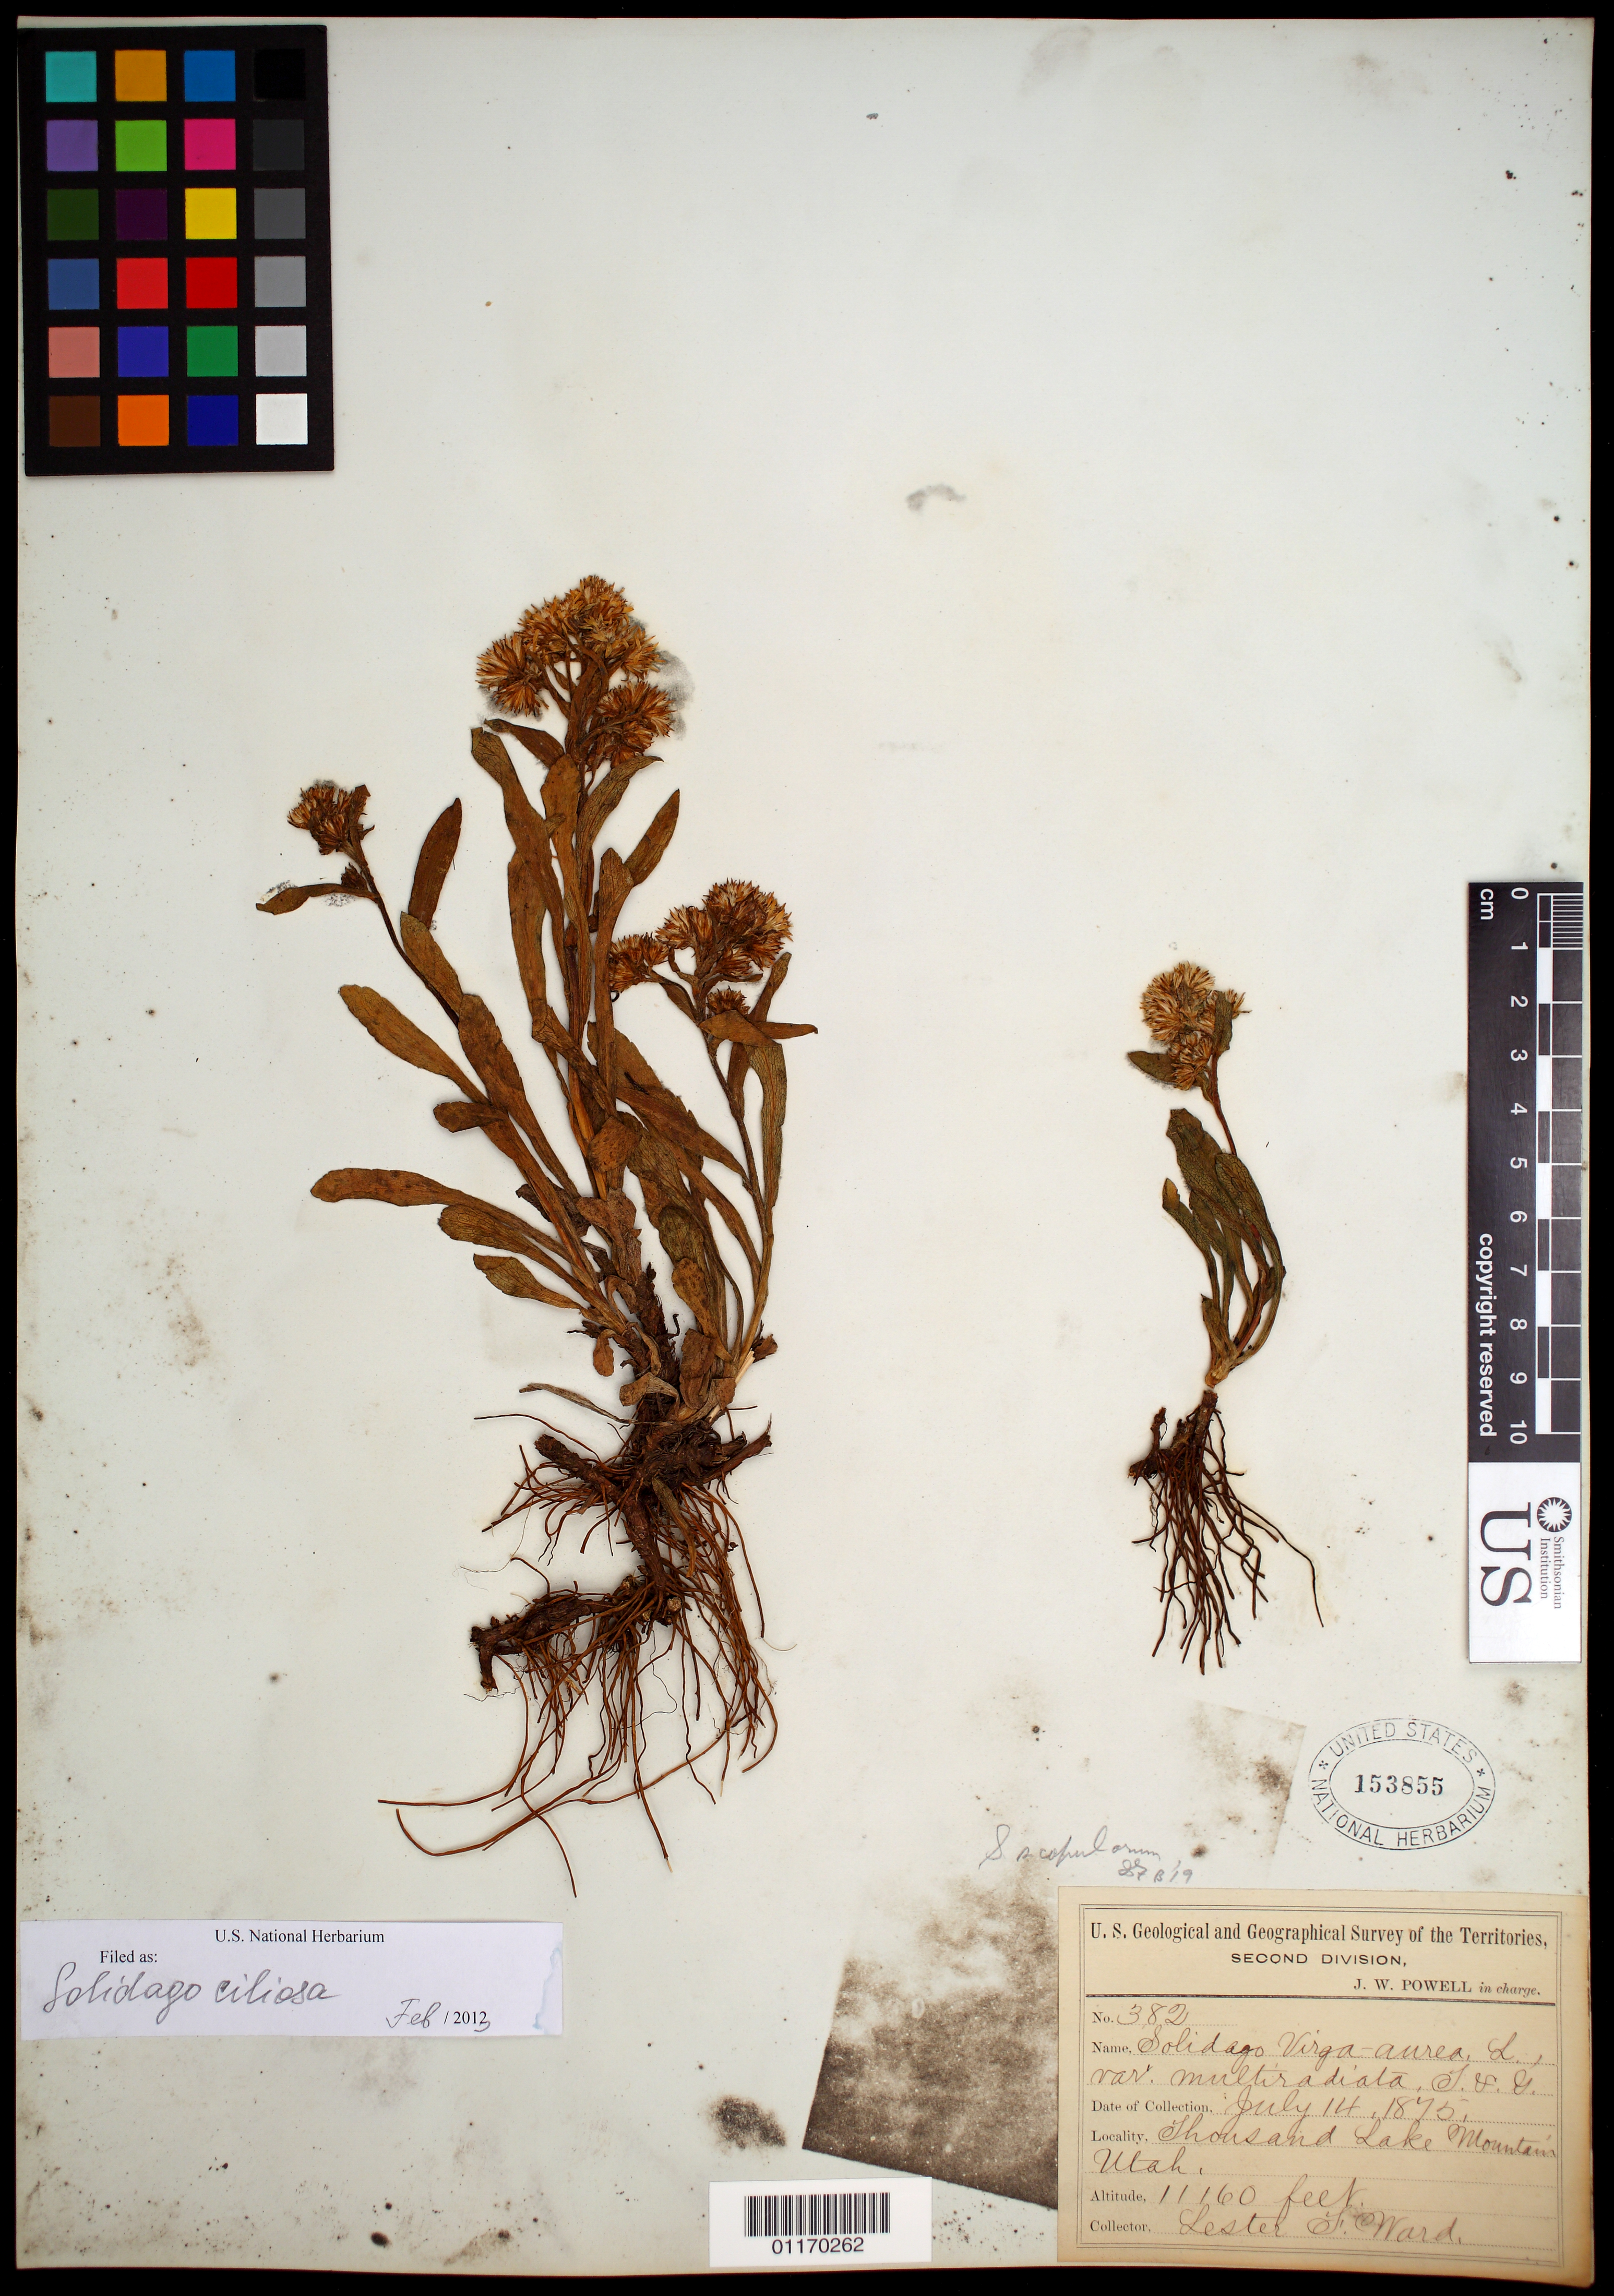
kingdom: Plantae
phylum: Tracheophyta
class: Magnoliopsida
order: Asterales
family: Asteraceae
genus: Solidago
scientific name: Solidago ciliosa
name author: Greene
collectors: L. F. Ward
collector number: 382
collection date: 1875-07-14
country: United States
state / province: Utah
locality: Thousand Lake Mountain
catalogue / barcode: US 153855